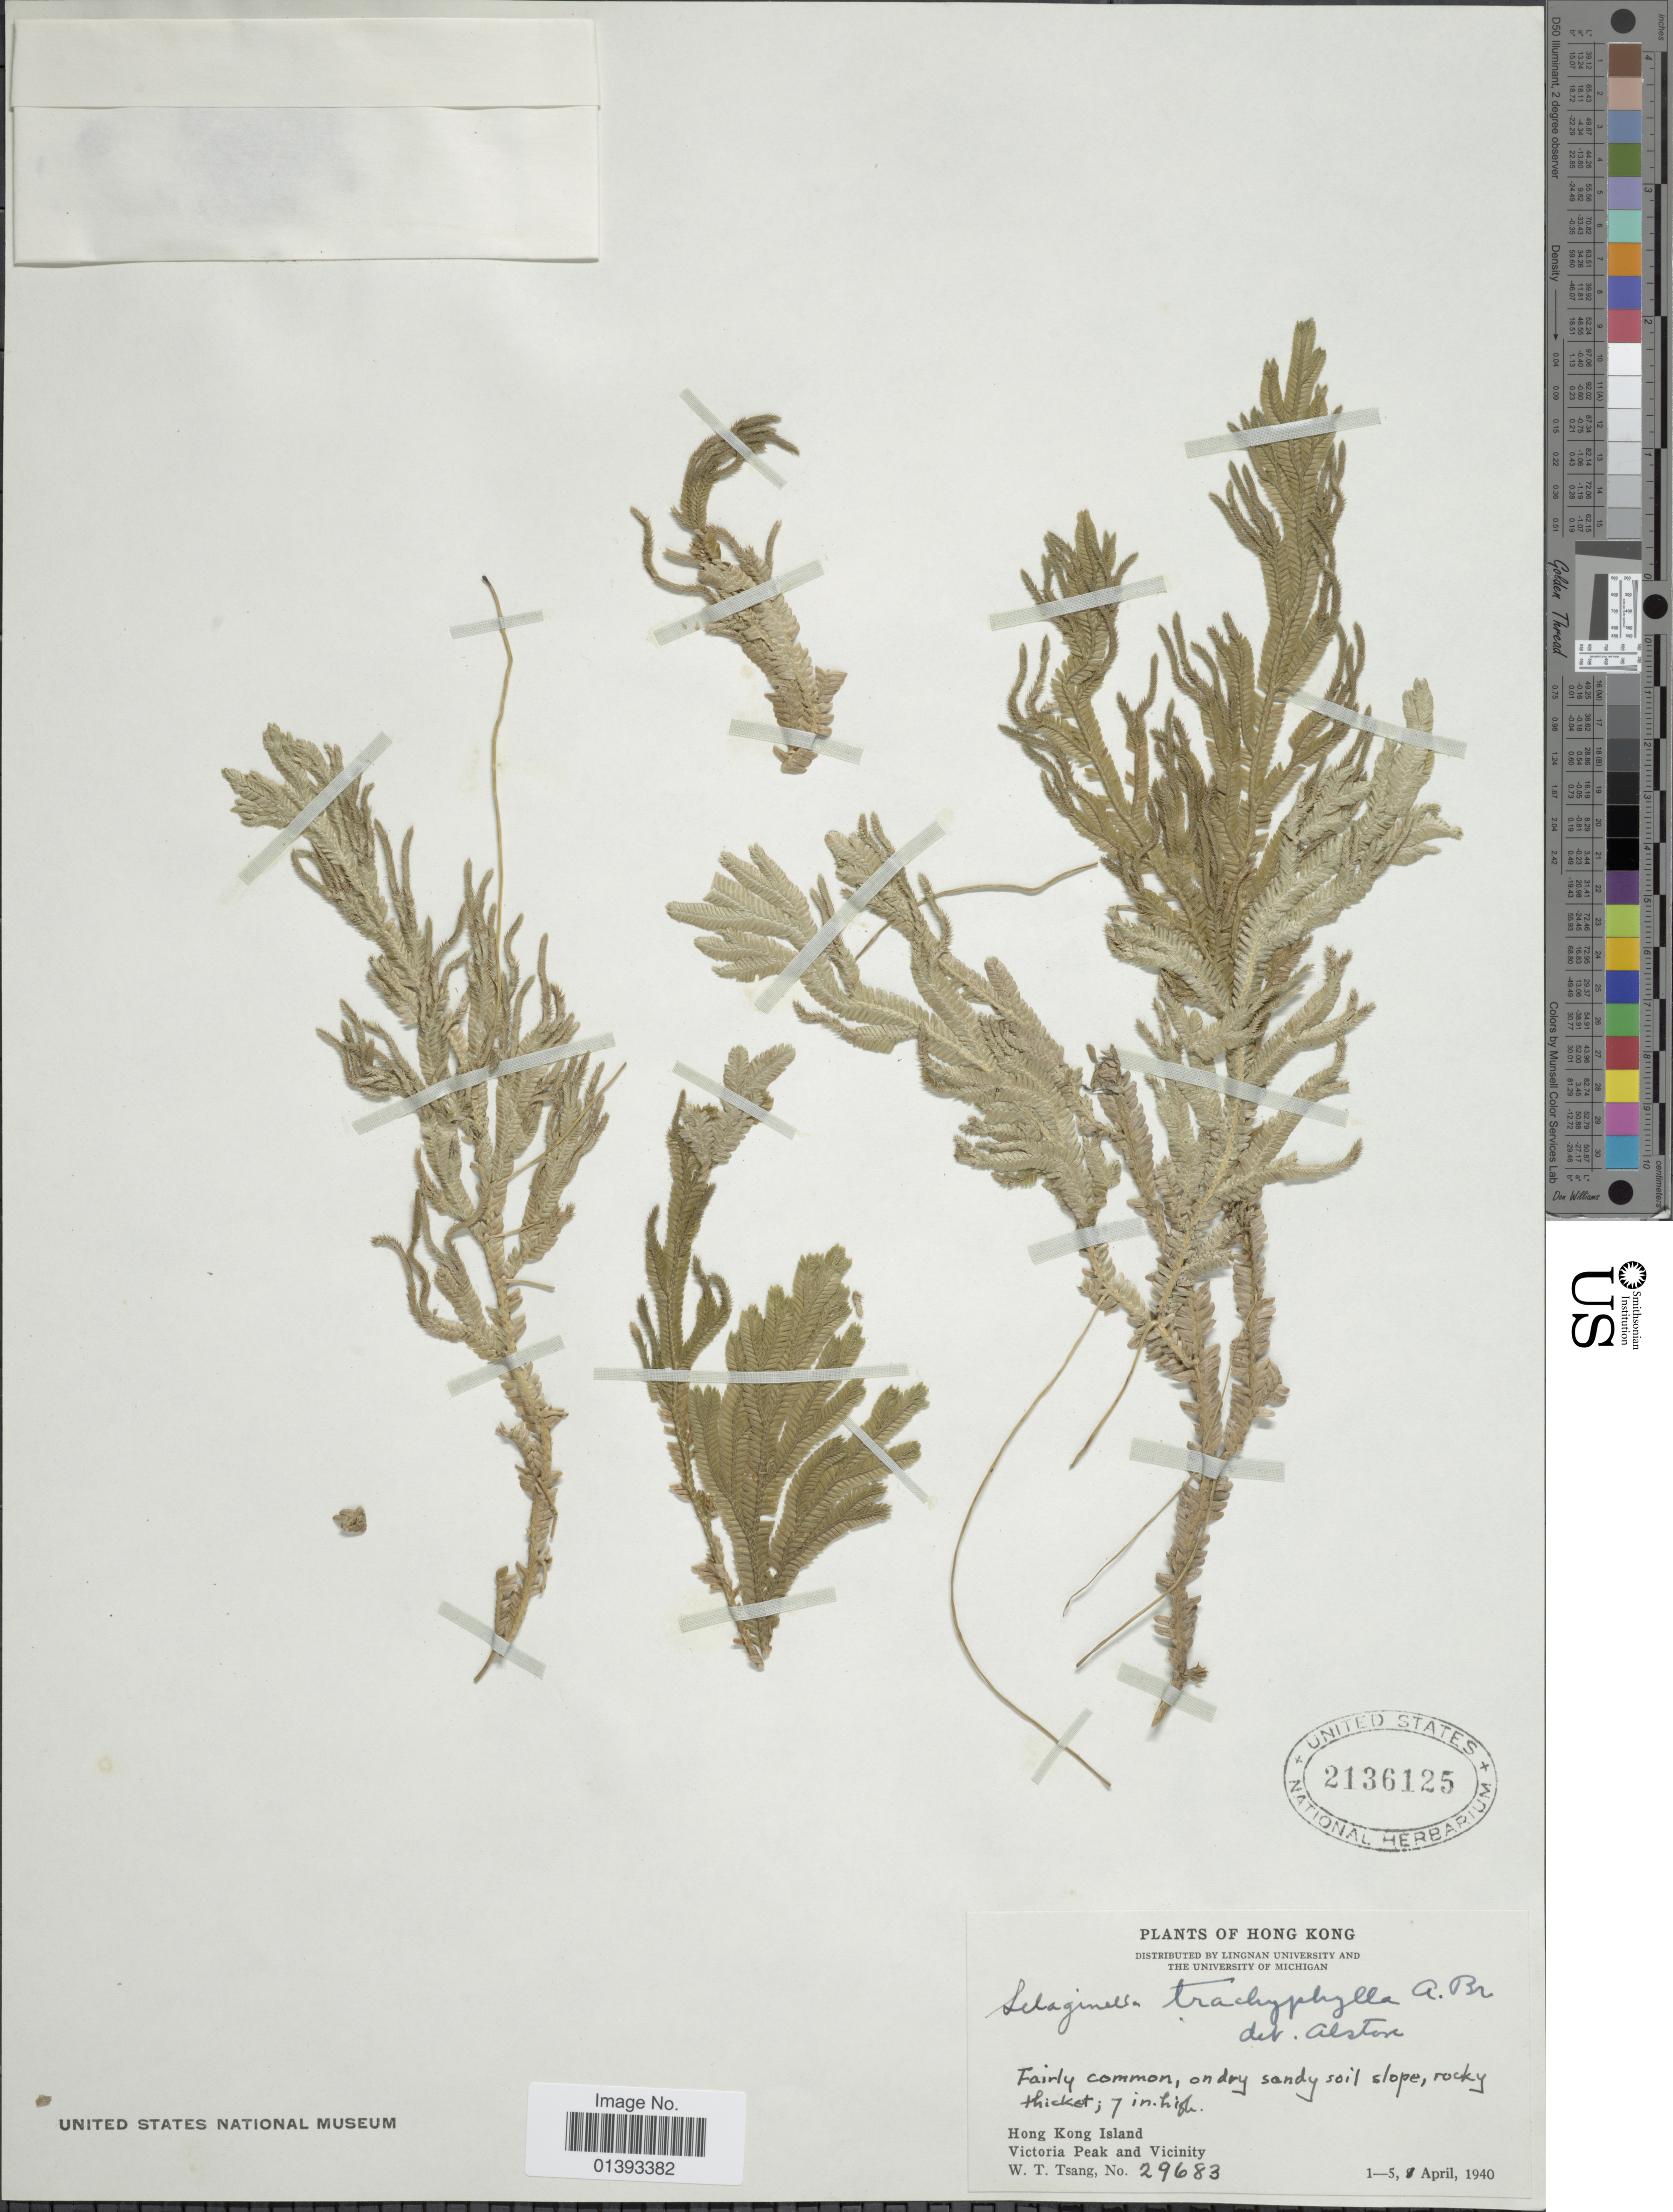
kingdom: Plantae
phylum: Tracheophyta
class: Lycopodiopsida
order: Selaginellales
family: Selaginellaceae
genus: Selaginella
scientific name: Selaginella trachyphylla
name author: A. Braun ex Hieron.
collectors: W. T. Tsang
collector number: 29683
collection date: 1940-04-01/1940-04-05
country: China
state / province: Hong Kong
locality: Hong Kong Island, Victoria Peak and Vicinity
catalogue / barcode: US 2136125